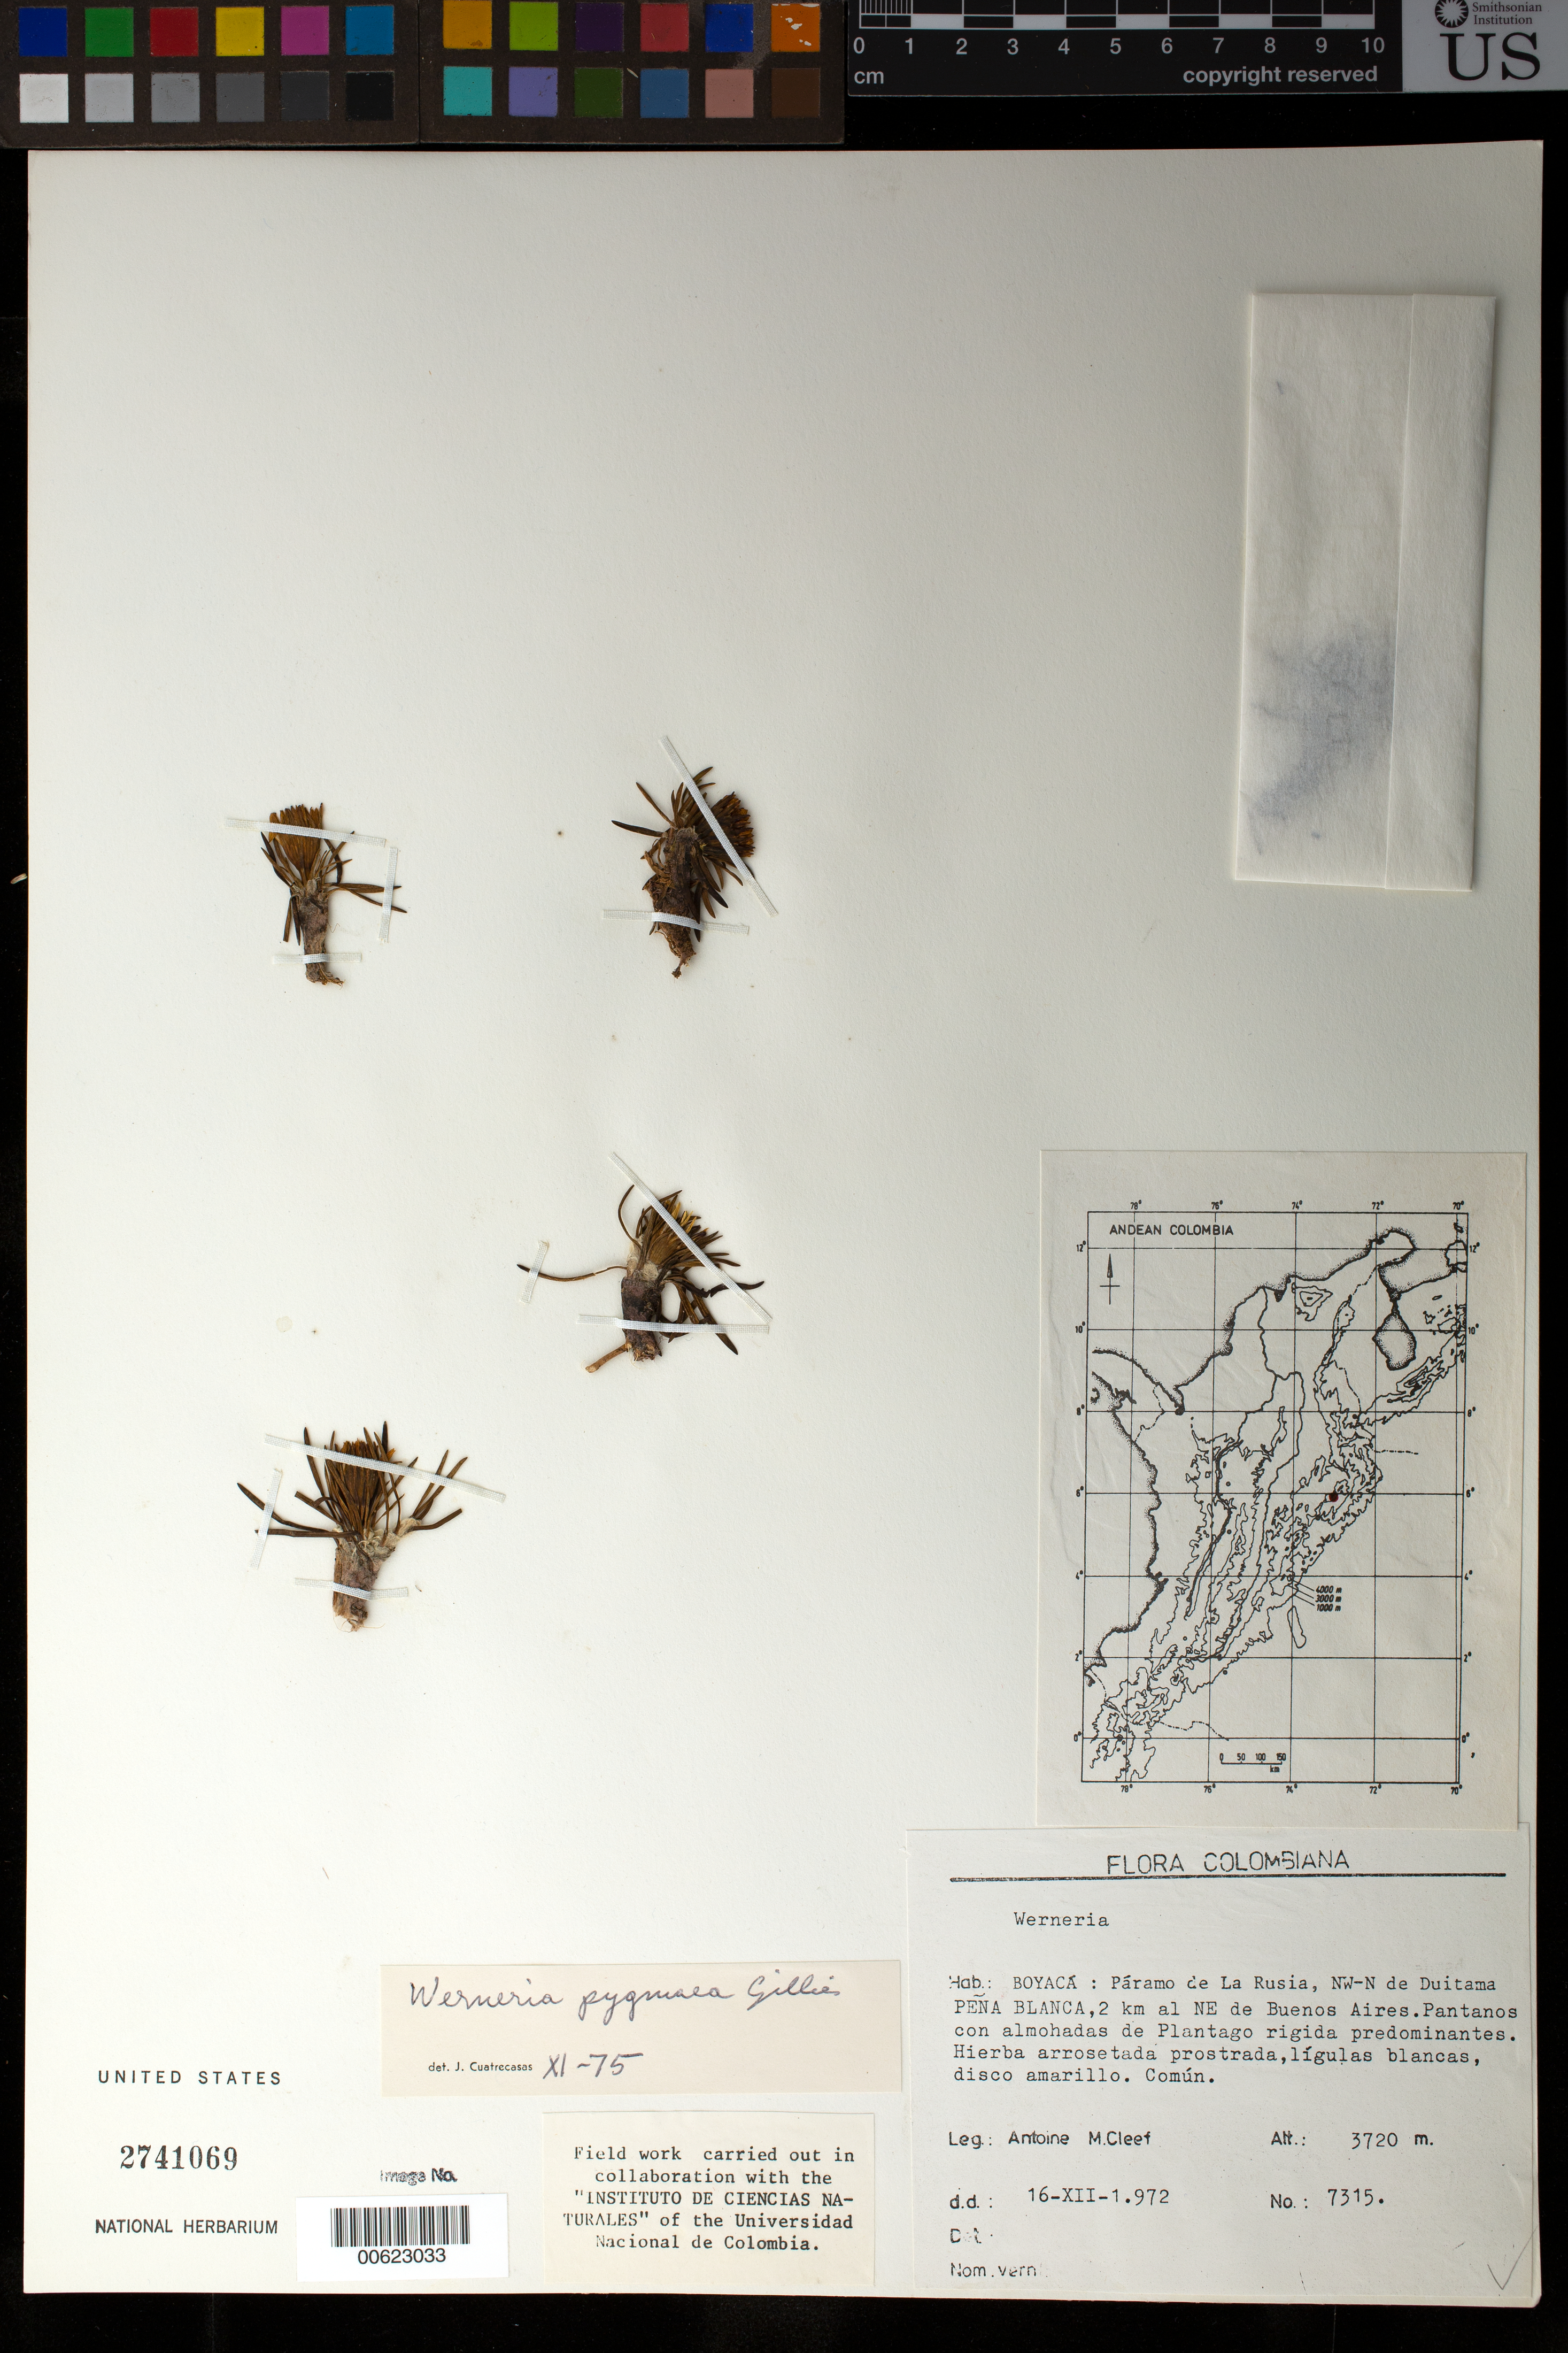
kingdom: Plantae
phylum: Tracheophyta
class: Magnoliopsida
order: Asterales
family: Asteraceae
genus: Werneria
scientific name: Werneria pygmaea complex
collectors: A. M. Cleef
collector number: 7315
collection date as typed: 16-Dec-72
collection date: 1972-12-16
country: Colombia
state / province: Boyacá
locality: Paramo de La Rusia, NW-N de Duitama Pena Blanca, 2 km. al NE de Buenos Aires.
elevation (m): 3720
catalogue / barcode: US 2741069